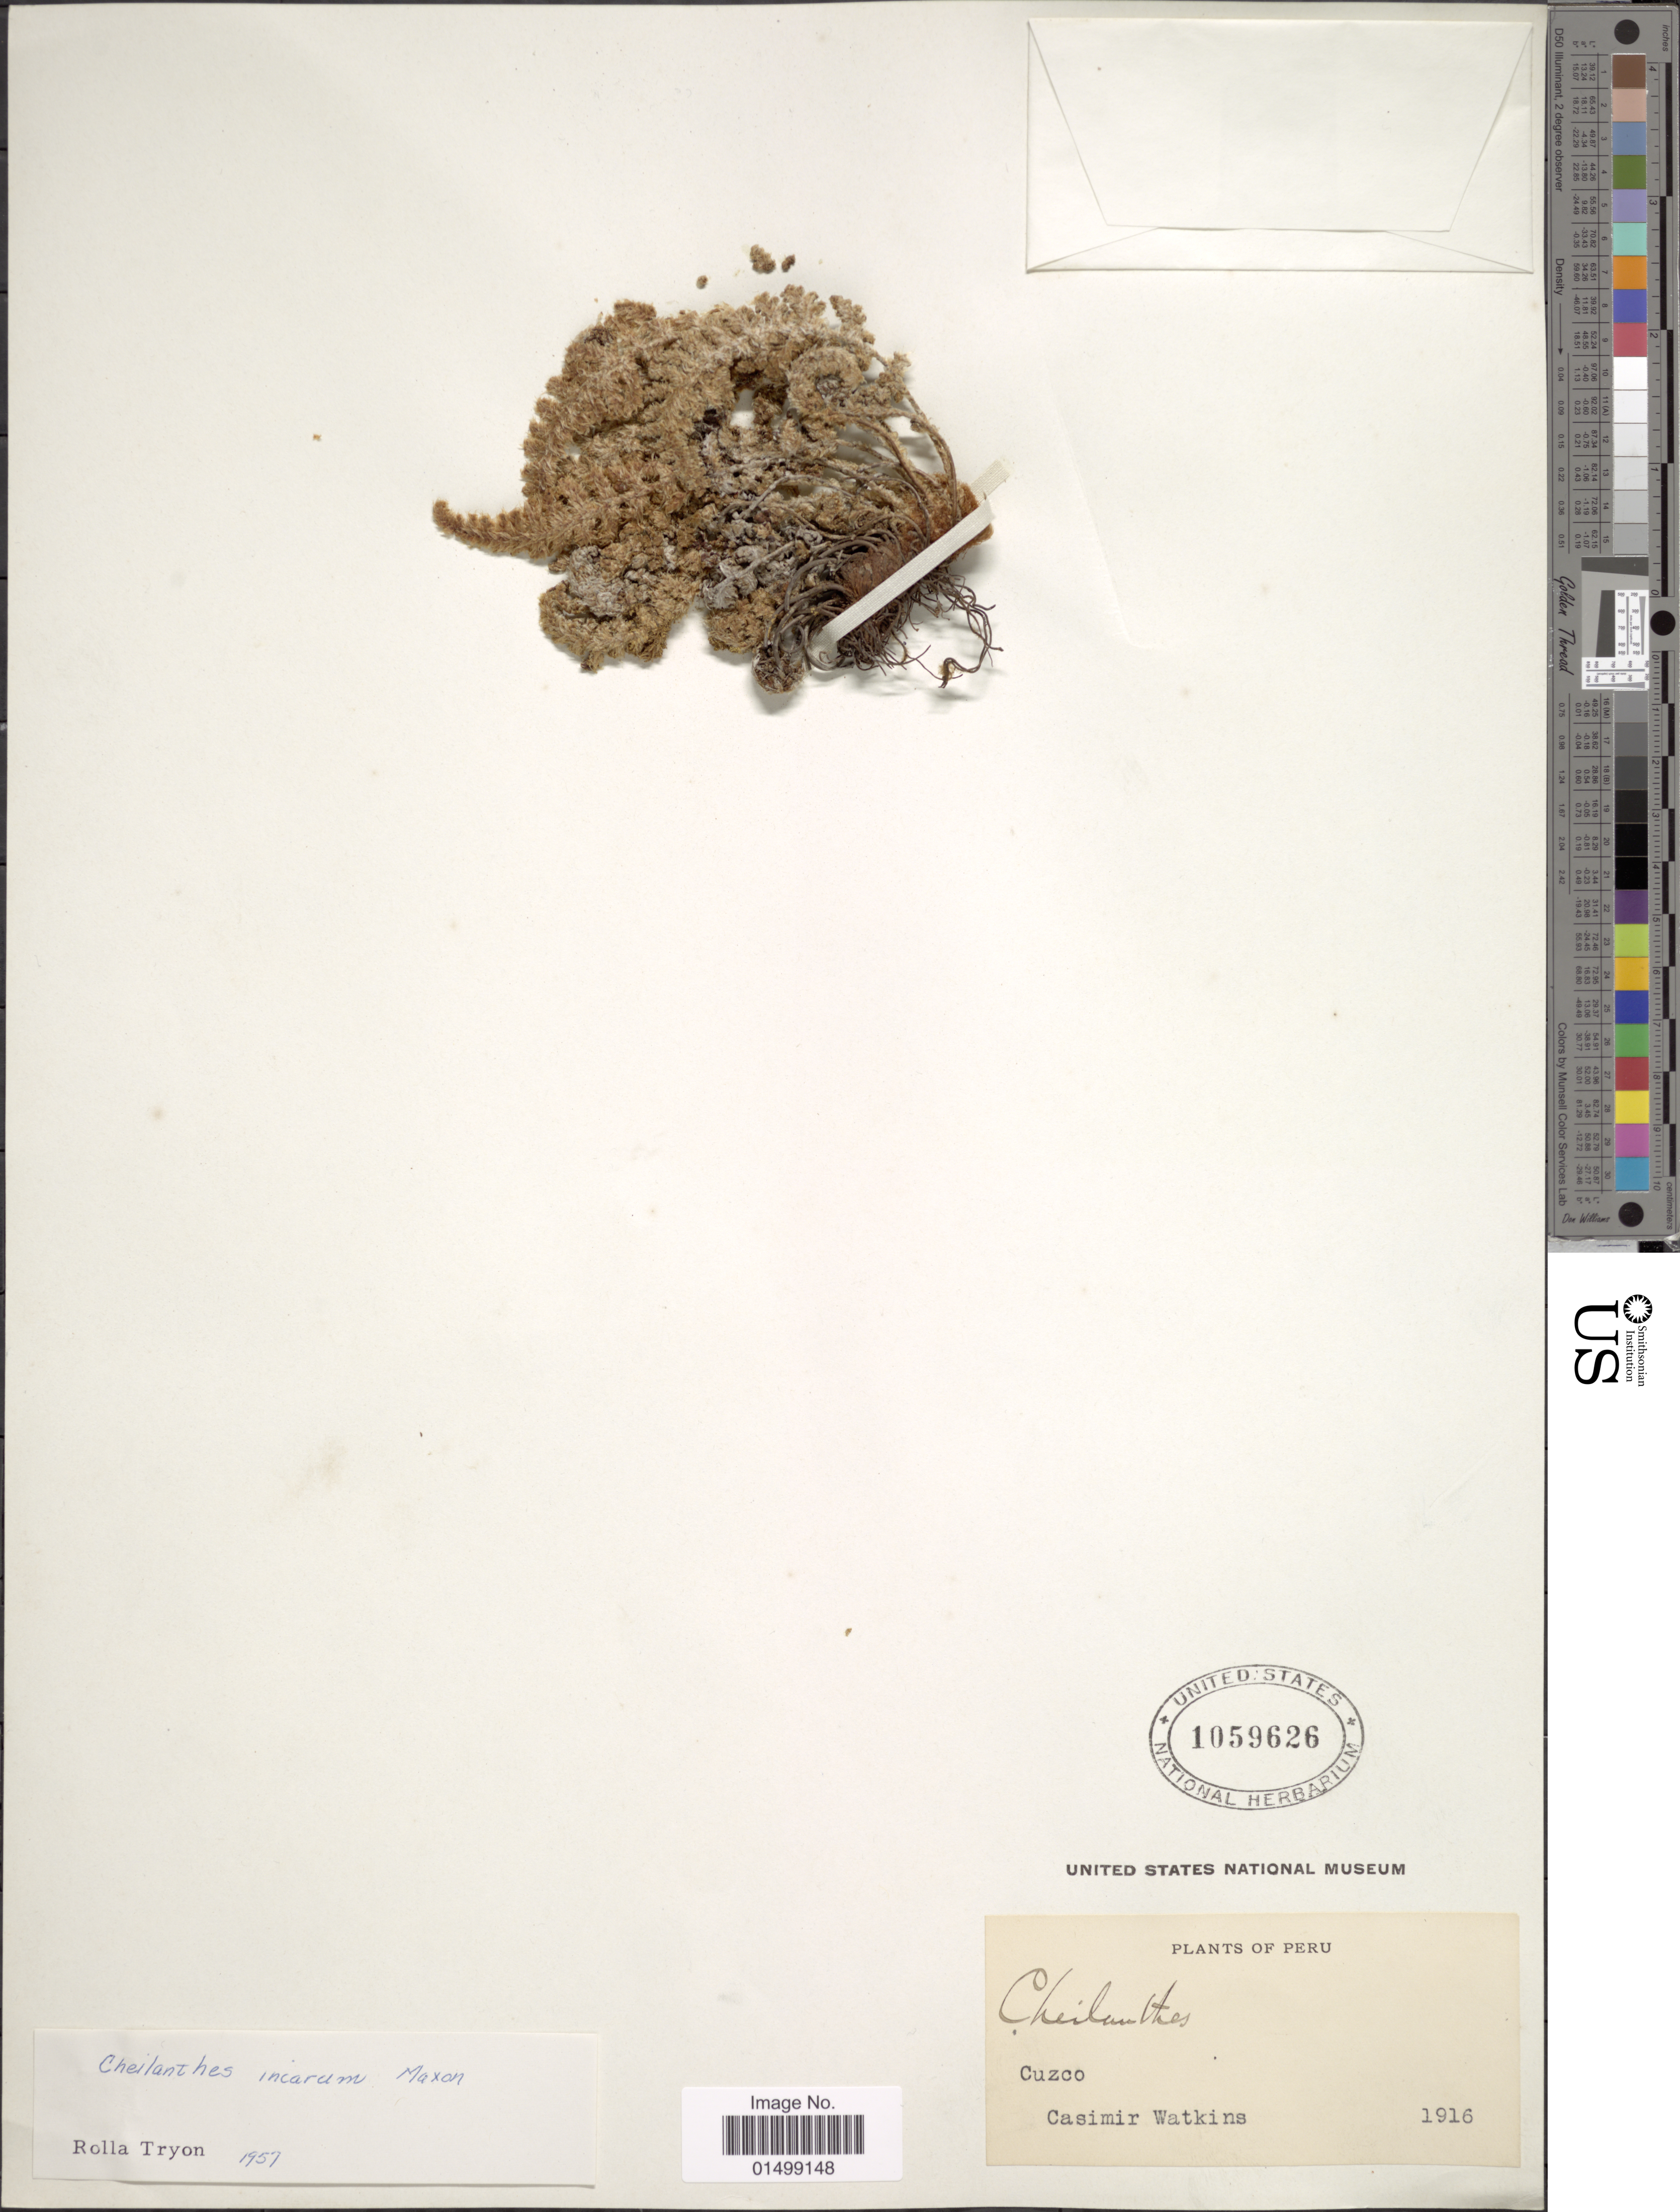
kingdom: Plantae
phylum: Tracheophyta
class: Polypodiopsida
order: Polypodiales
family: Pteridaceae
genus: Cheilanthes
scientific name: Cheilanthes incarum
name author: Maxon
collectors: C. Watkins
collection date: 1916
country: Peru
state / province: Cusco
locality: Cuzco.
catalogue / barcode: US 1059626